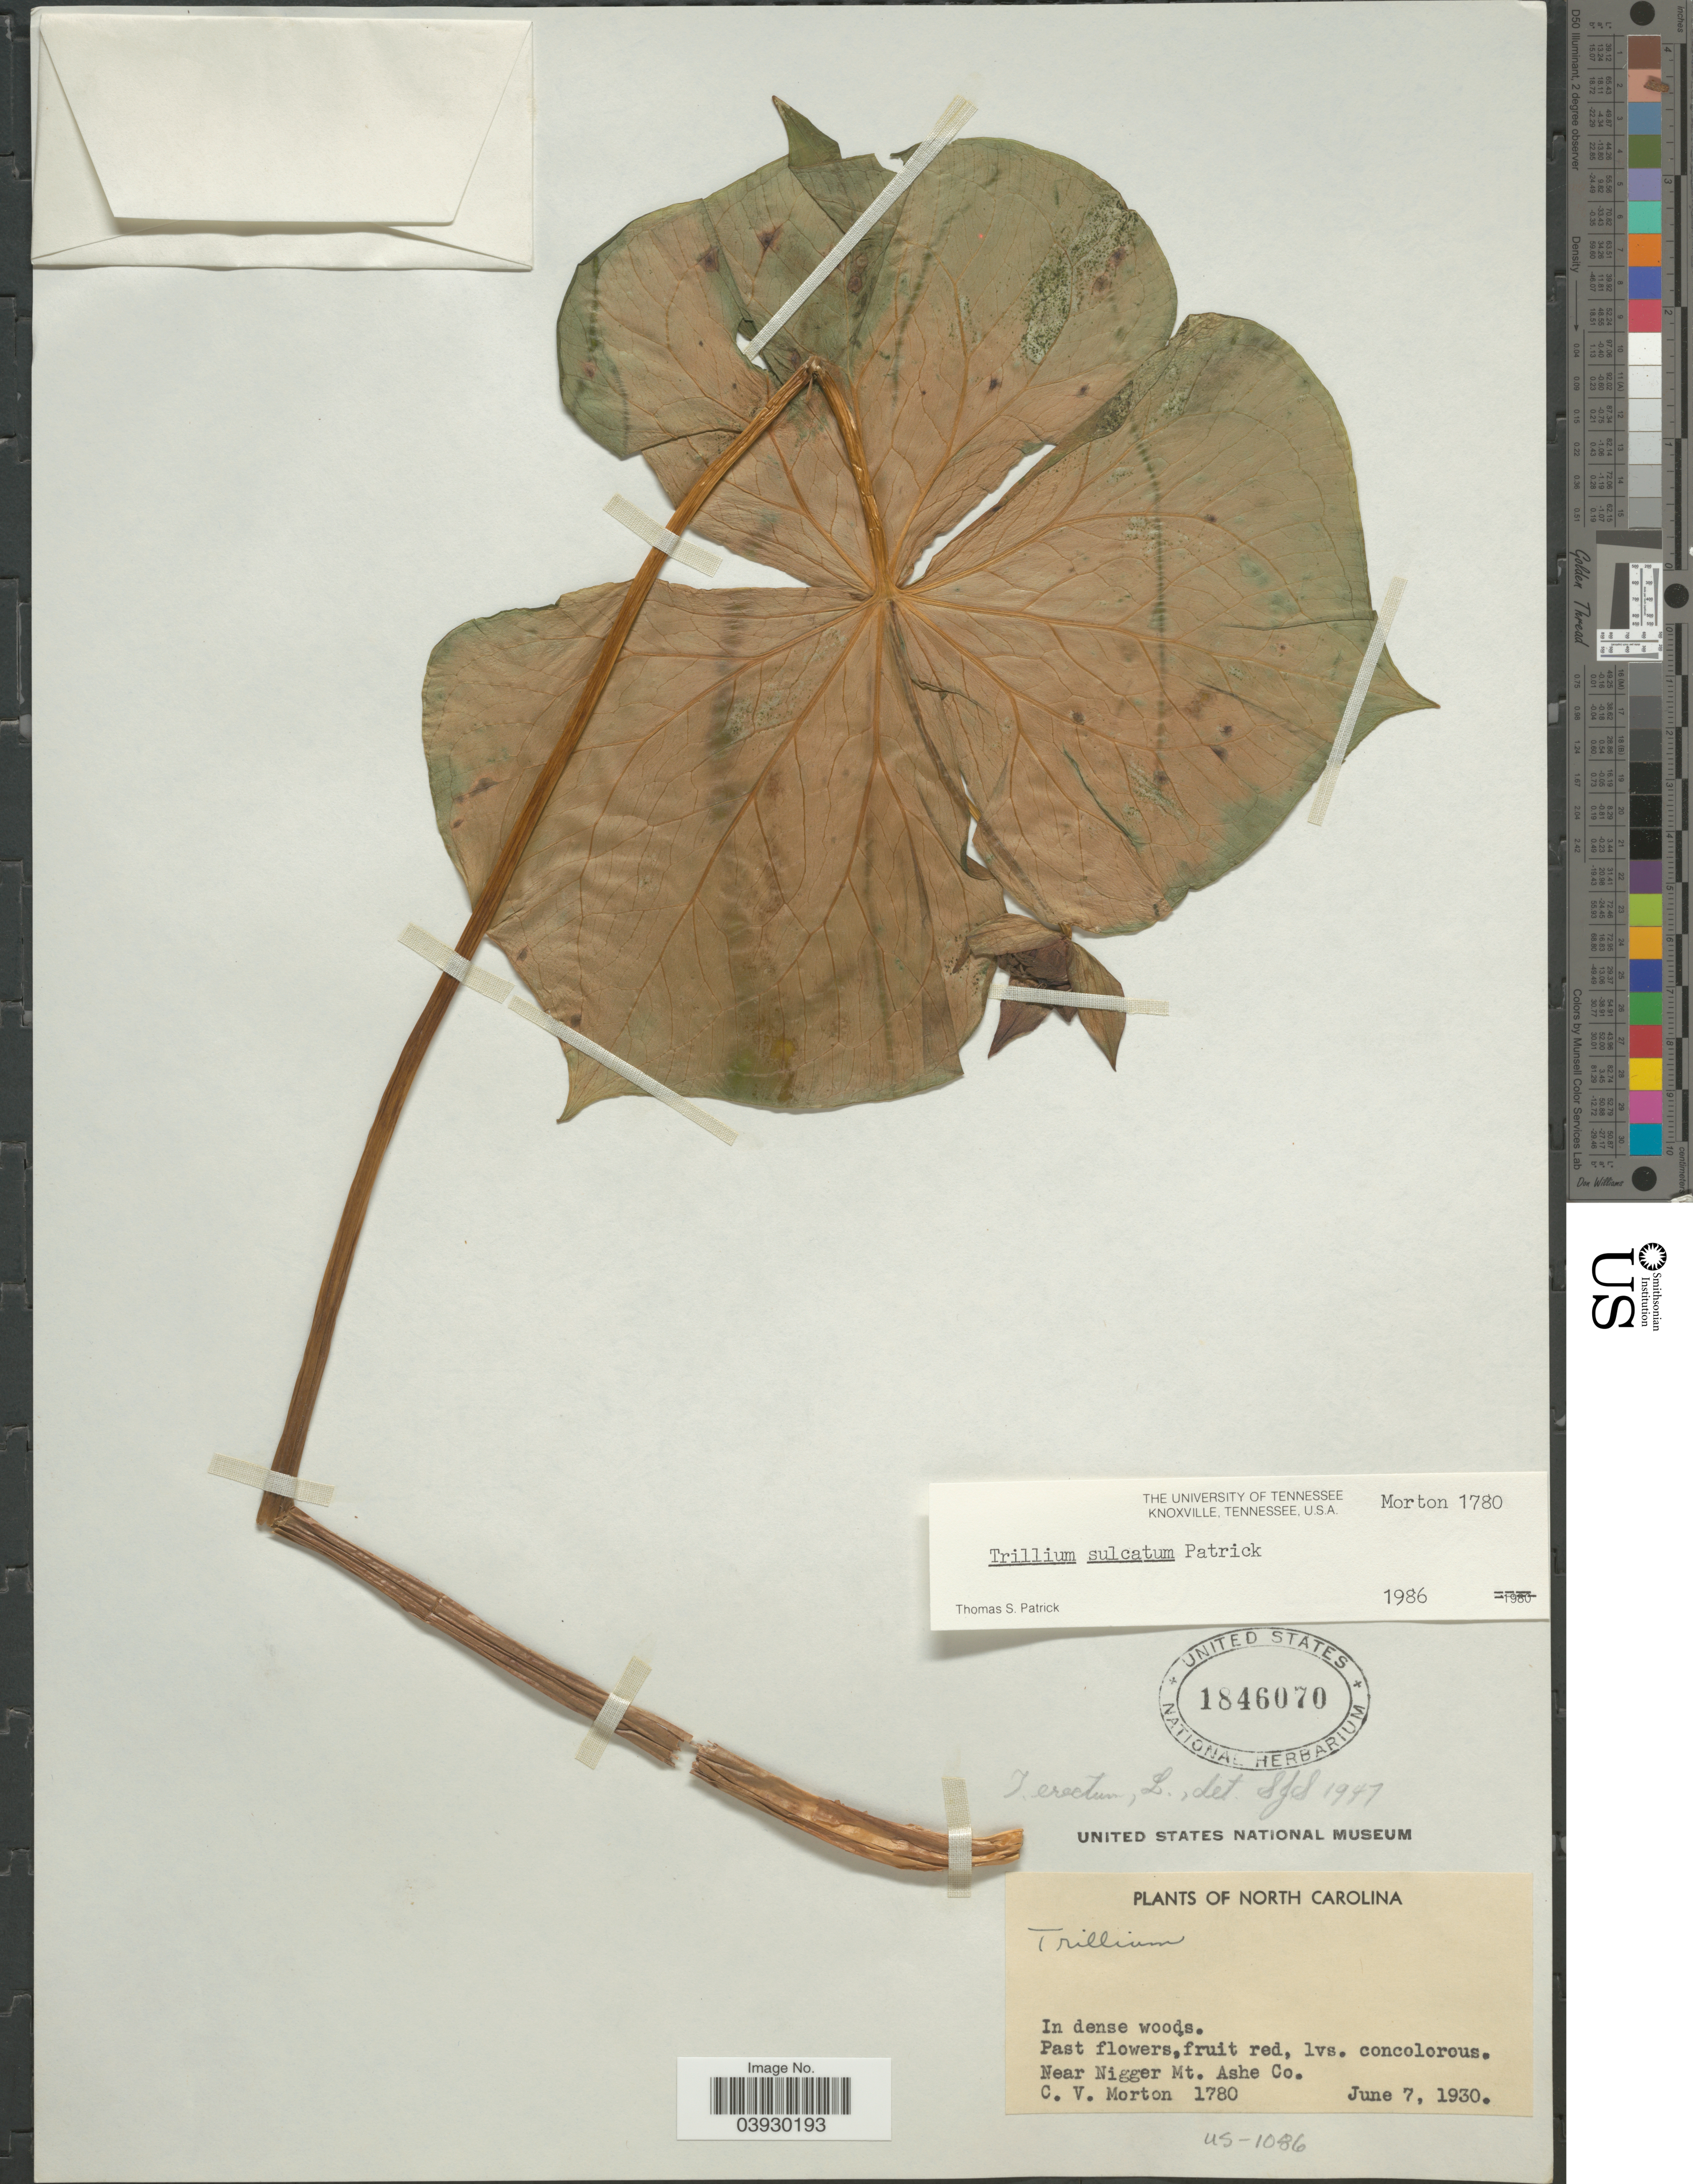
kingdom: Plantae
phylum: Tracheophyta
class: Liliopsida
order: Liliales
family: Melanthiaceae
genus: Trillium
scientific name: Trillium sulcatum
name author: T.S. Patrick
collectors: C. V. Morton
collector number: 1780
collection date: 1930-06-07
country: United States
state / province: North Carolina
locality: Near Nigger Mt. Ashe Co.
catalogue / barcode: US 1846070